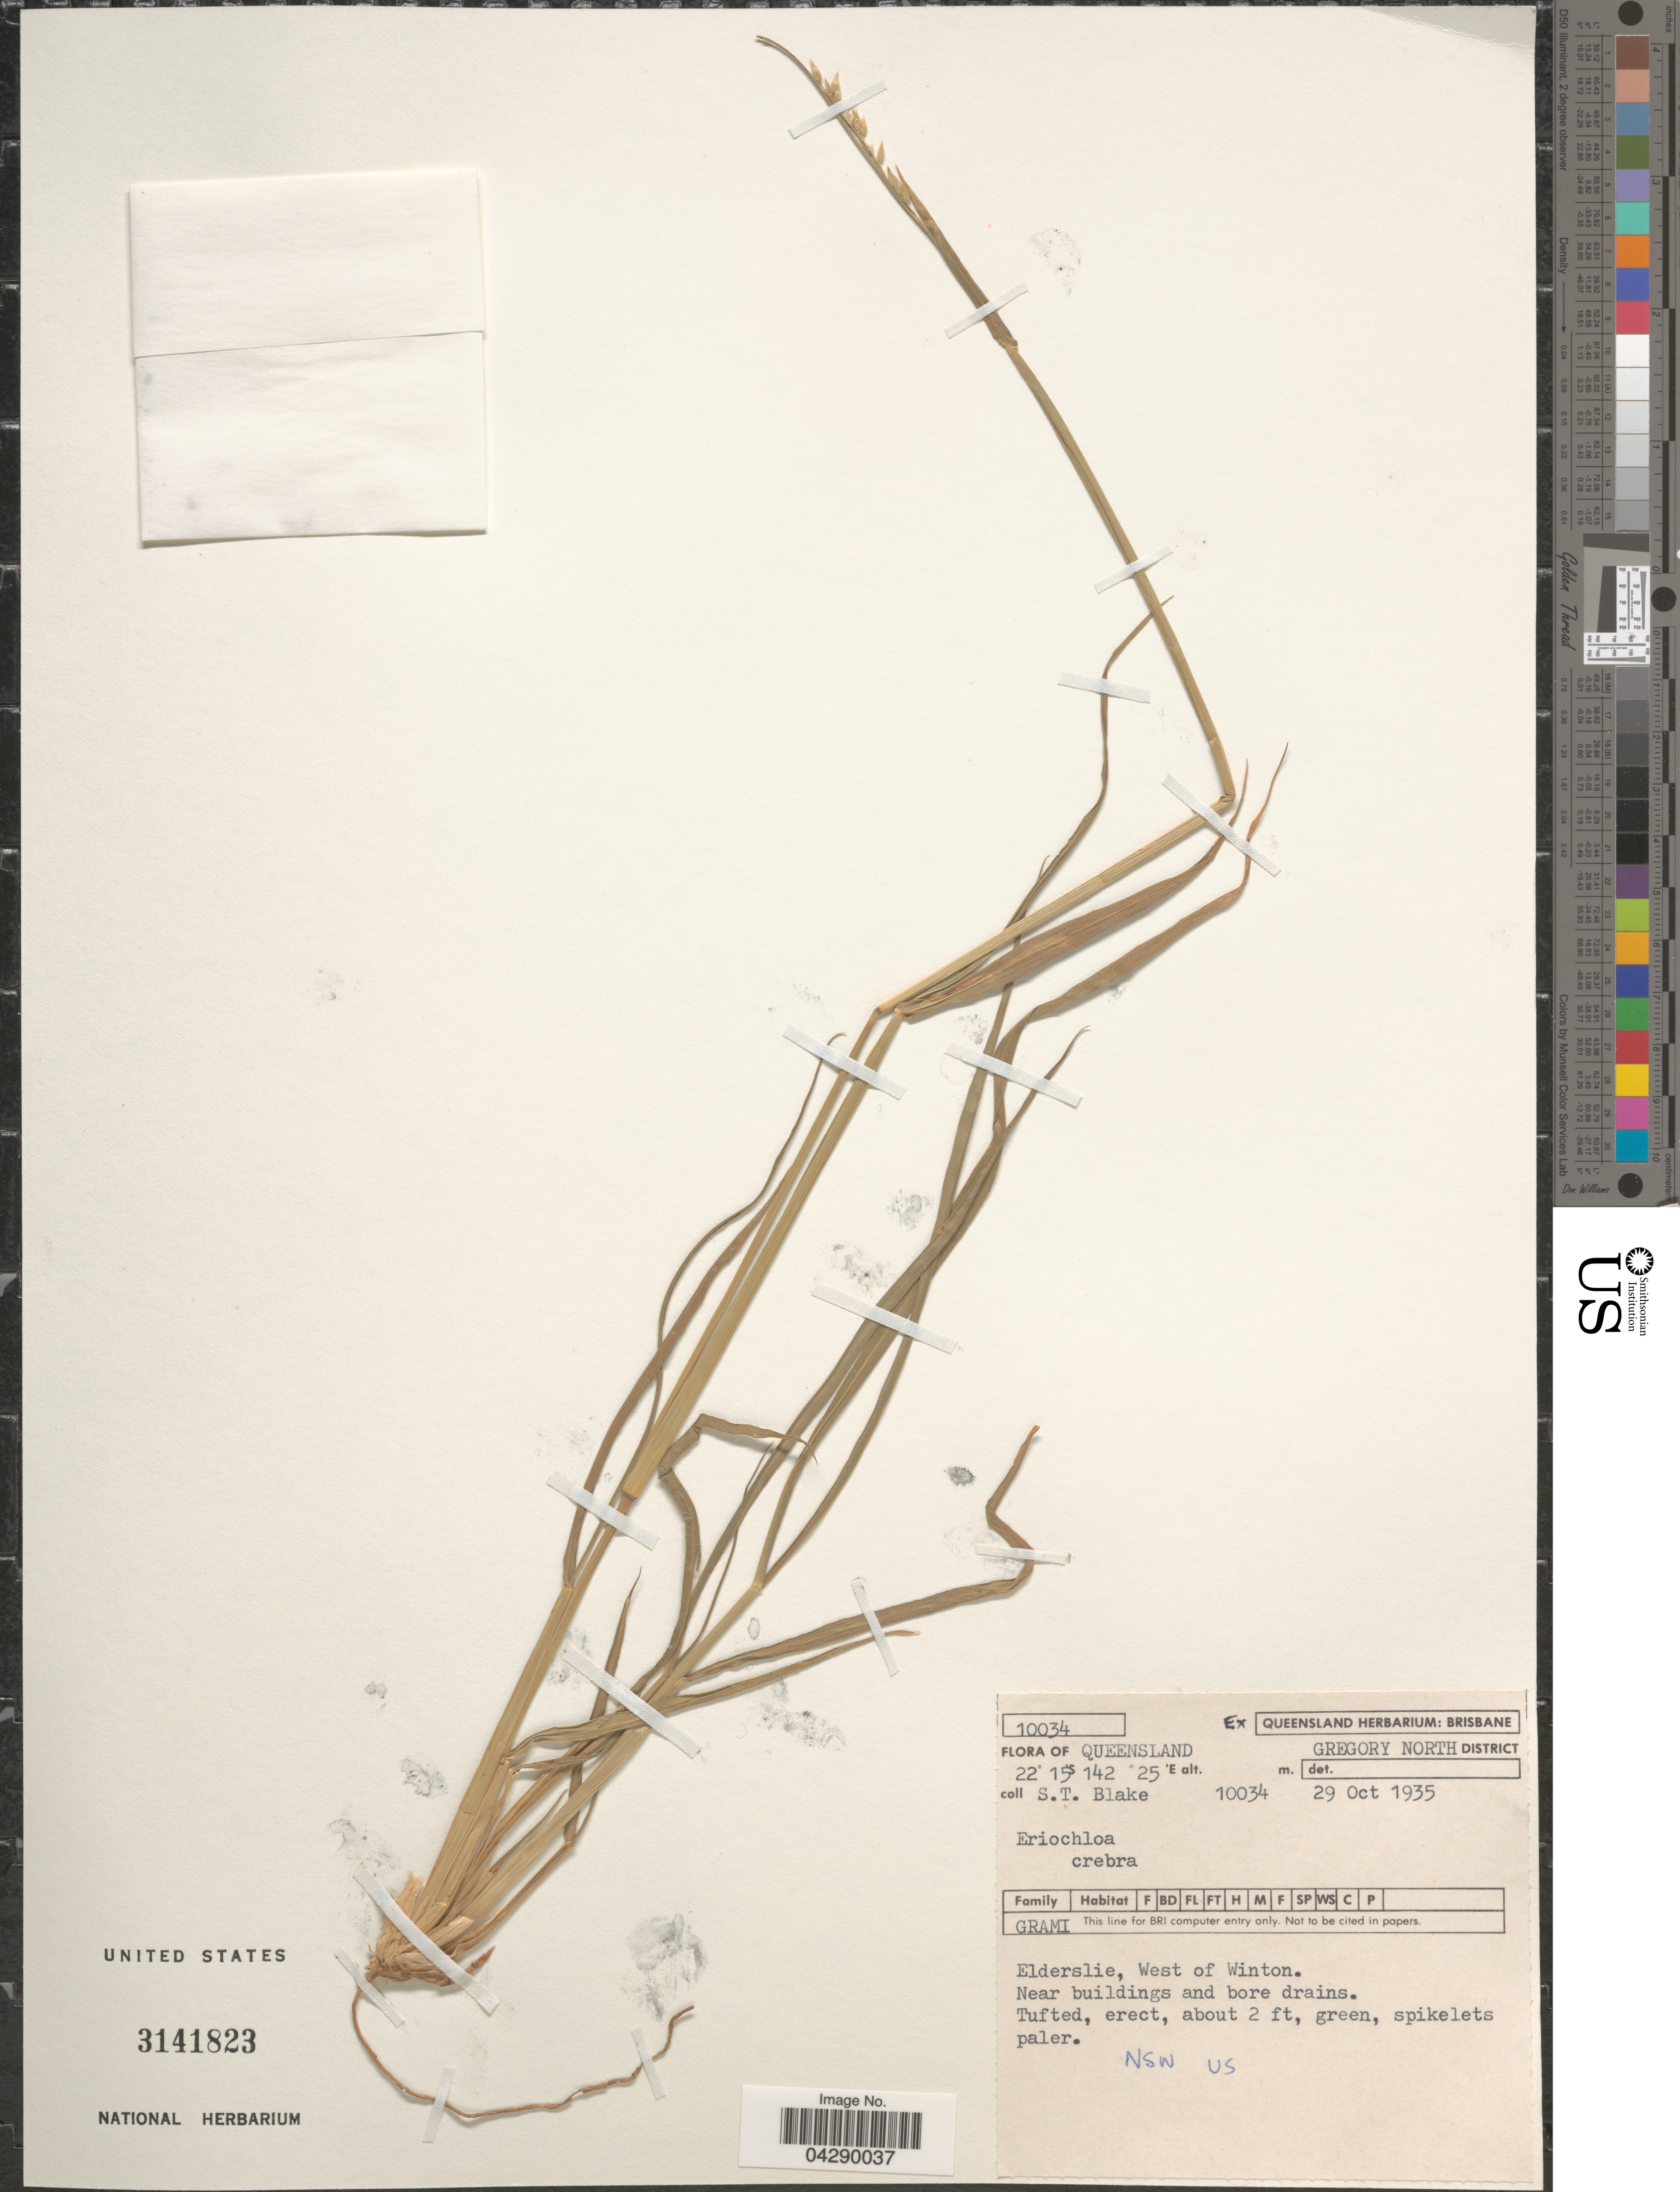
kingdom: Plantae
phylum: Tracheophyta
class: Liliopsida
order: Poales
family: Poaceae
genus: Eriochloa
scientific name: Eriochloa crebra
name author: S.T. Blake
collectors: S. T. Blake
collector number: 10034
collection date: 1935-10-29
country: Australia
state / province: Queensland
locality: Gregory North District. Elderslie, West of Winton. Near buildings and bore drains.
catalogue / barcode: US 3141823